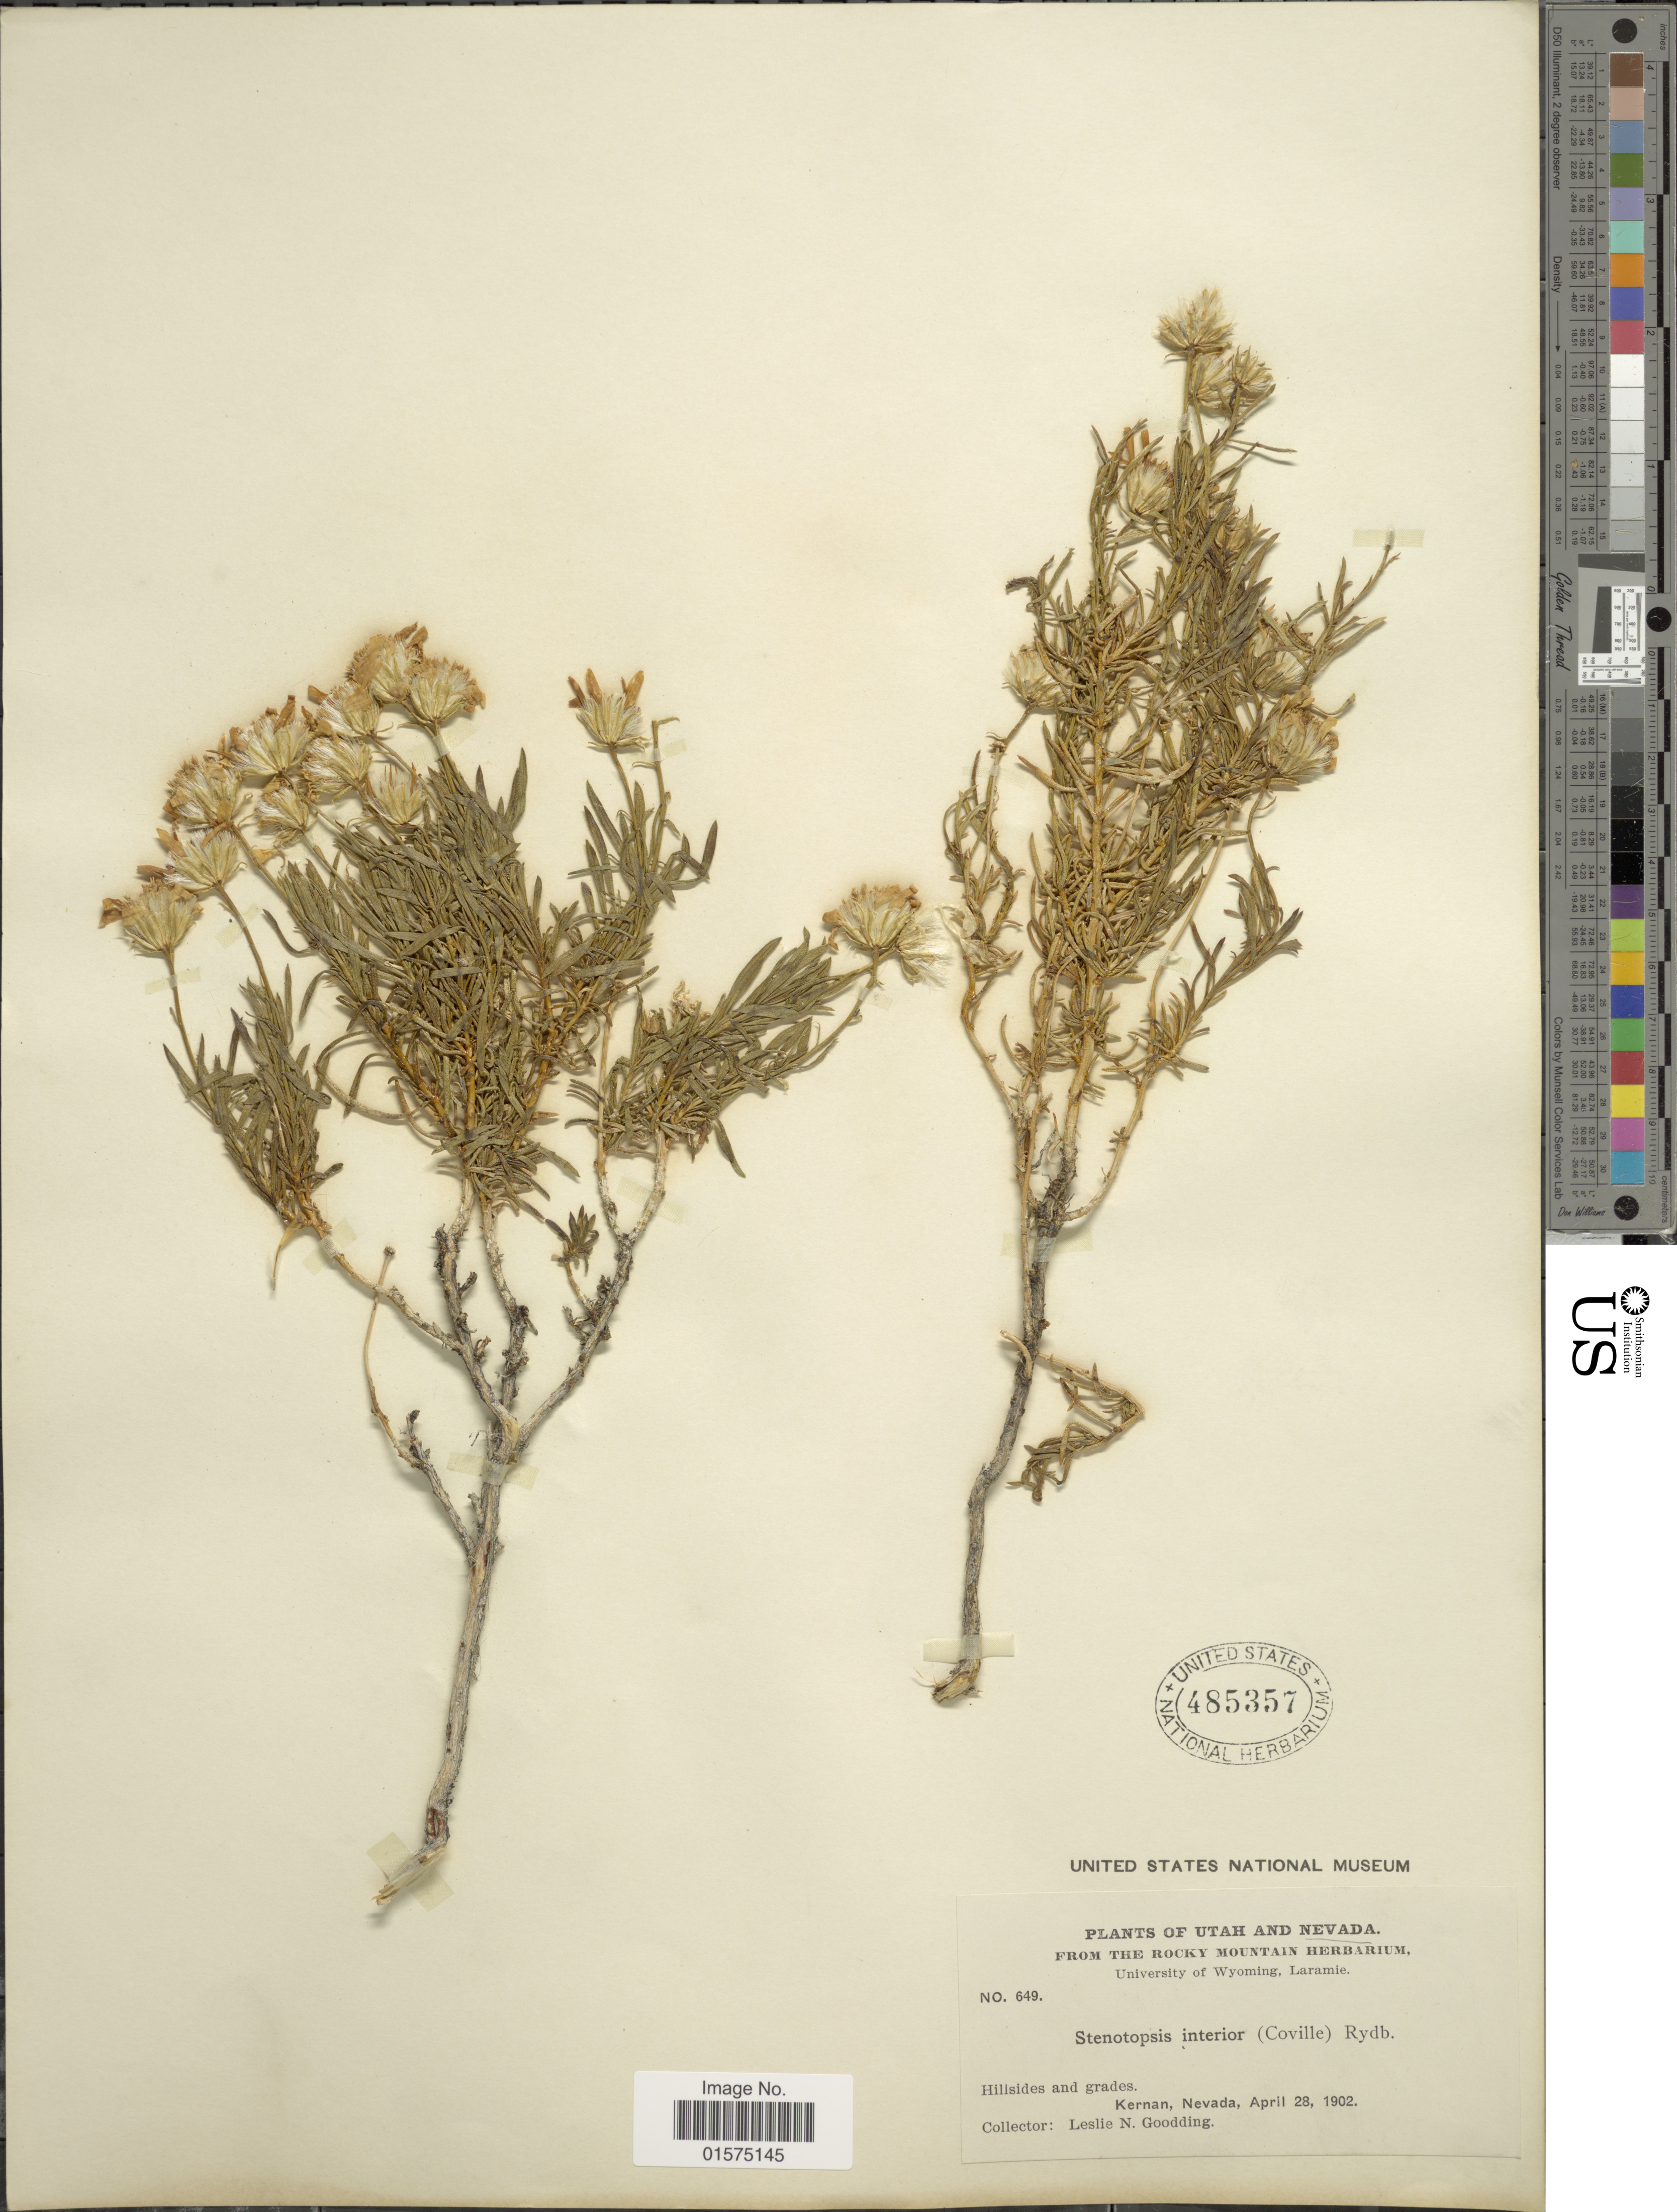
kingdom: Plantae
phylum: Tracheophyta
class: Magnoliopsida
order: Asterales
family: Asteraceae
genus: Ericameria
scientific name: Ericameria linearifolia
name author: (DC.) Urbatsch & Wussow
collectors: L. N. Goodding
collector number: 649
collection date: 1902-04-28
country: United States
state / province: Nevada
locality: Kernan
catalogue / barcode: US 485357